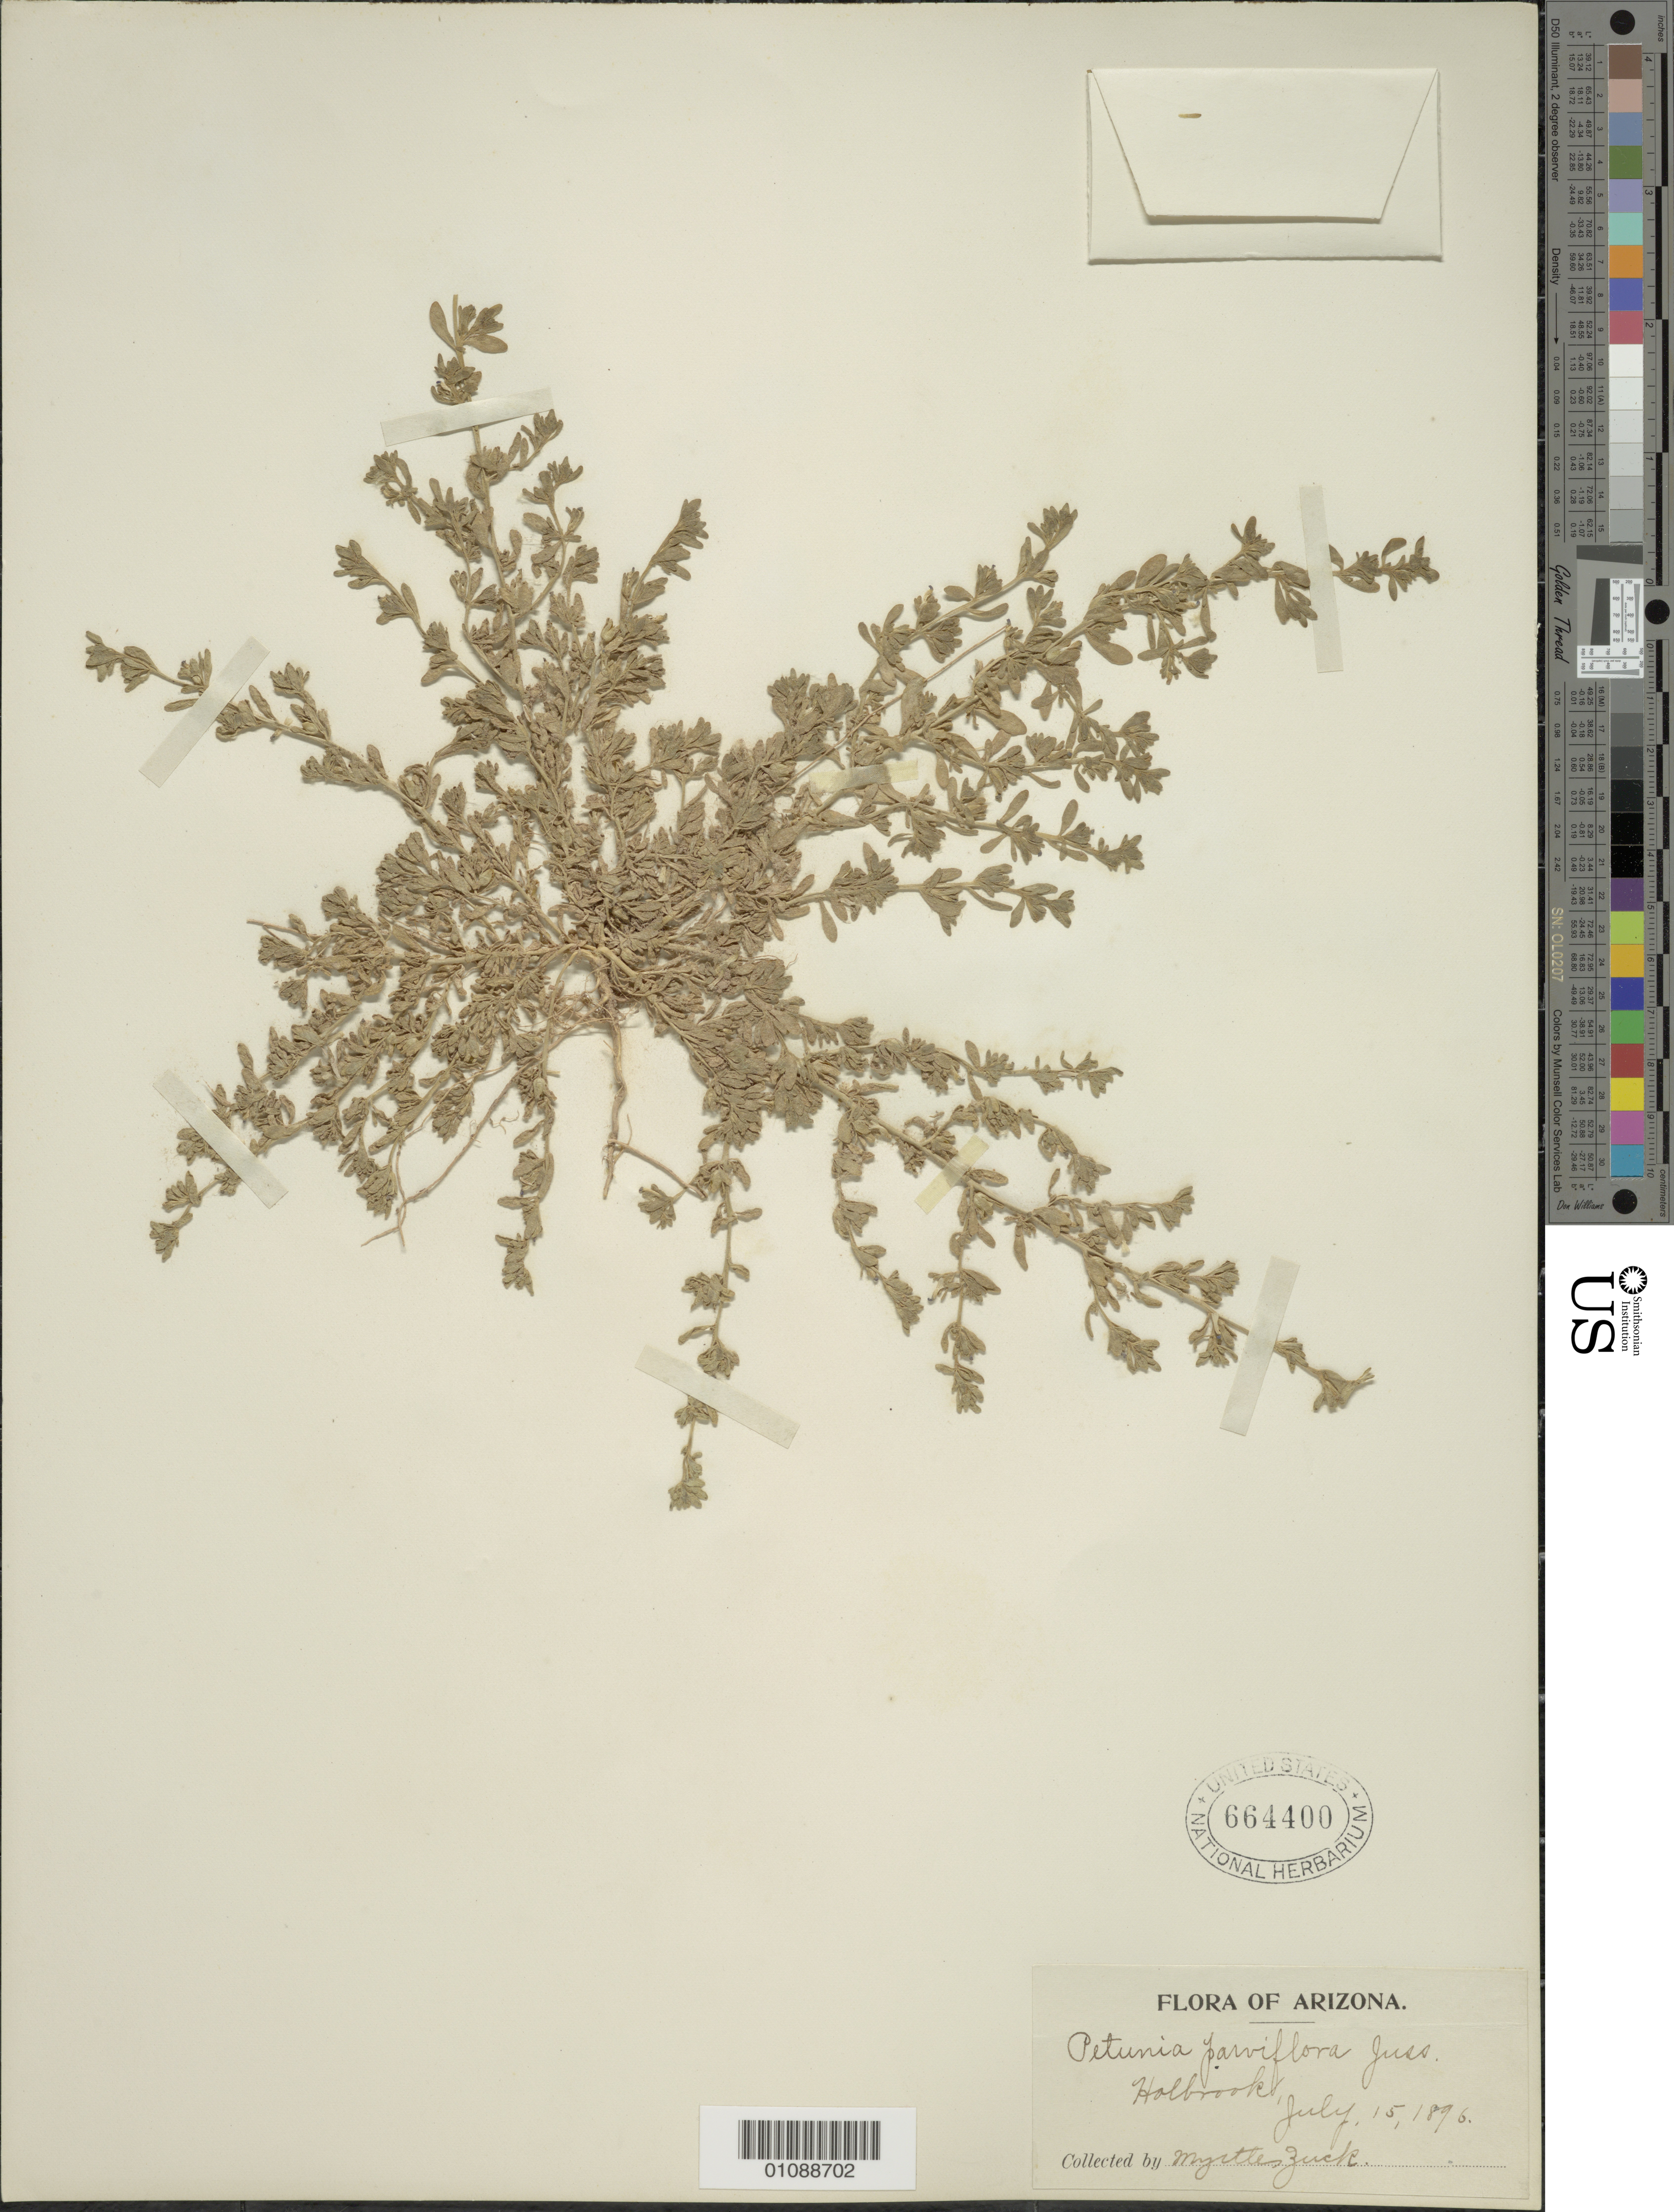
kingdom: Plantae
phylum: Tracheophyta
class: Magnoliopsida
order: Solanales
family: Solanaceae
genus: Petunia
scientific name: Petunia parviflora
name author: Juss.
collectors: M. Zuck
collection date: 1896-07-15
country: United States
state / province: Arizona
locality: Holbrook.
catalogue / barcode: US 664400